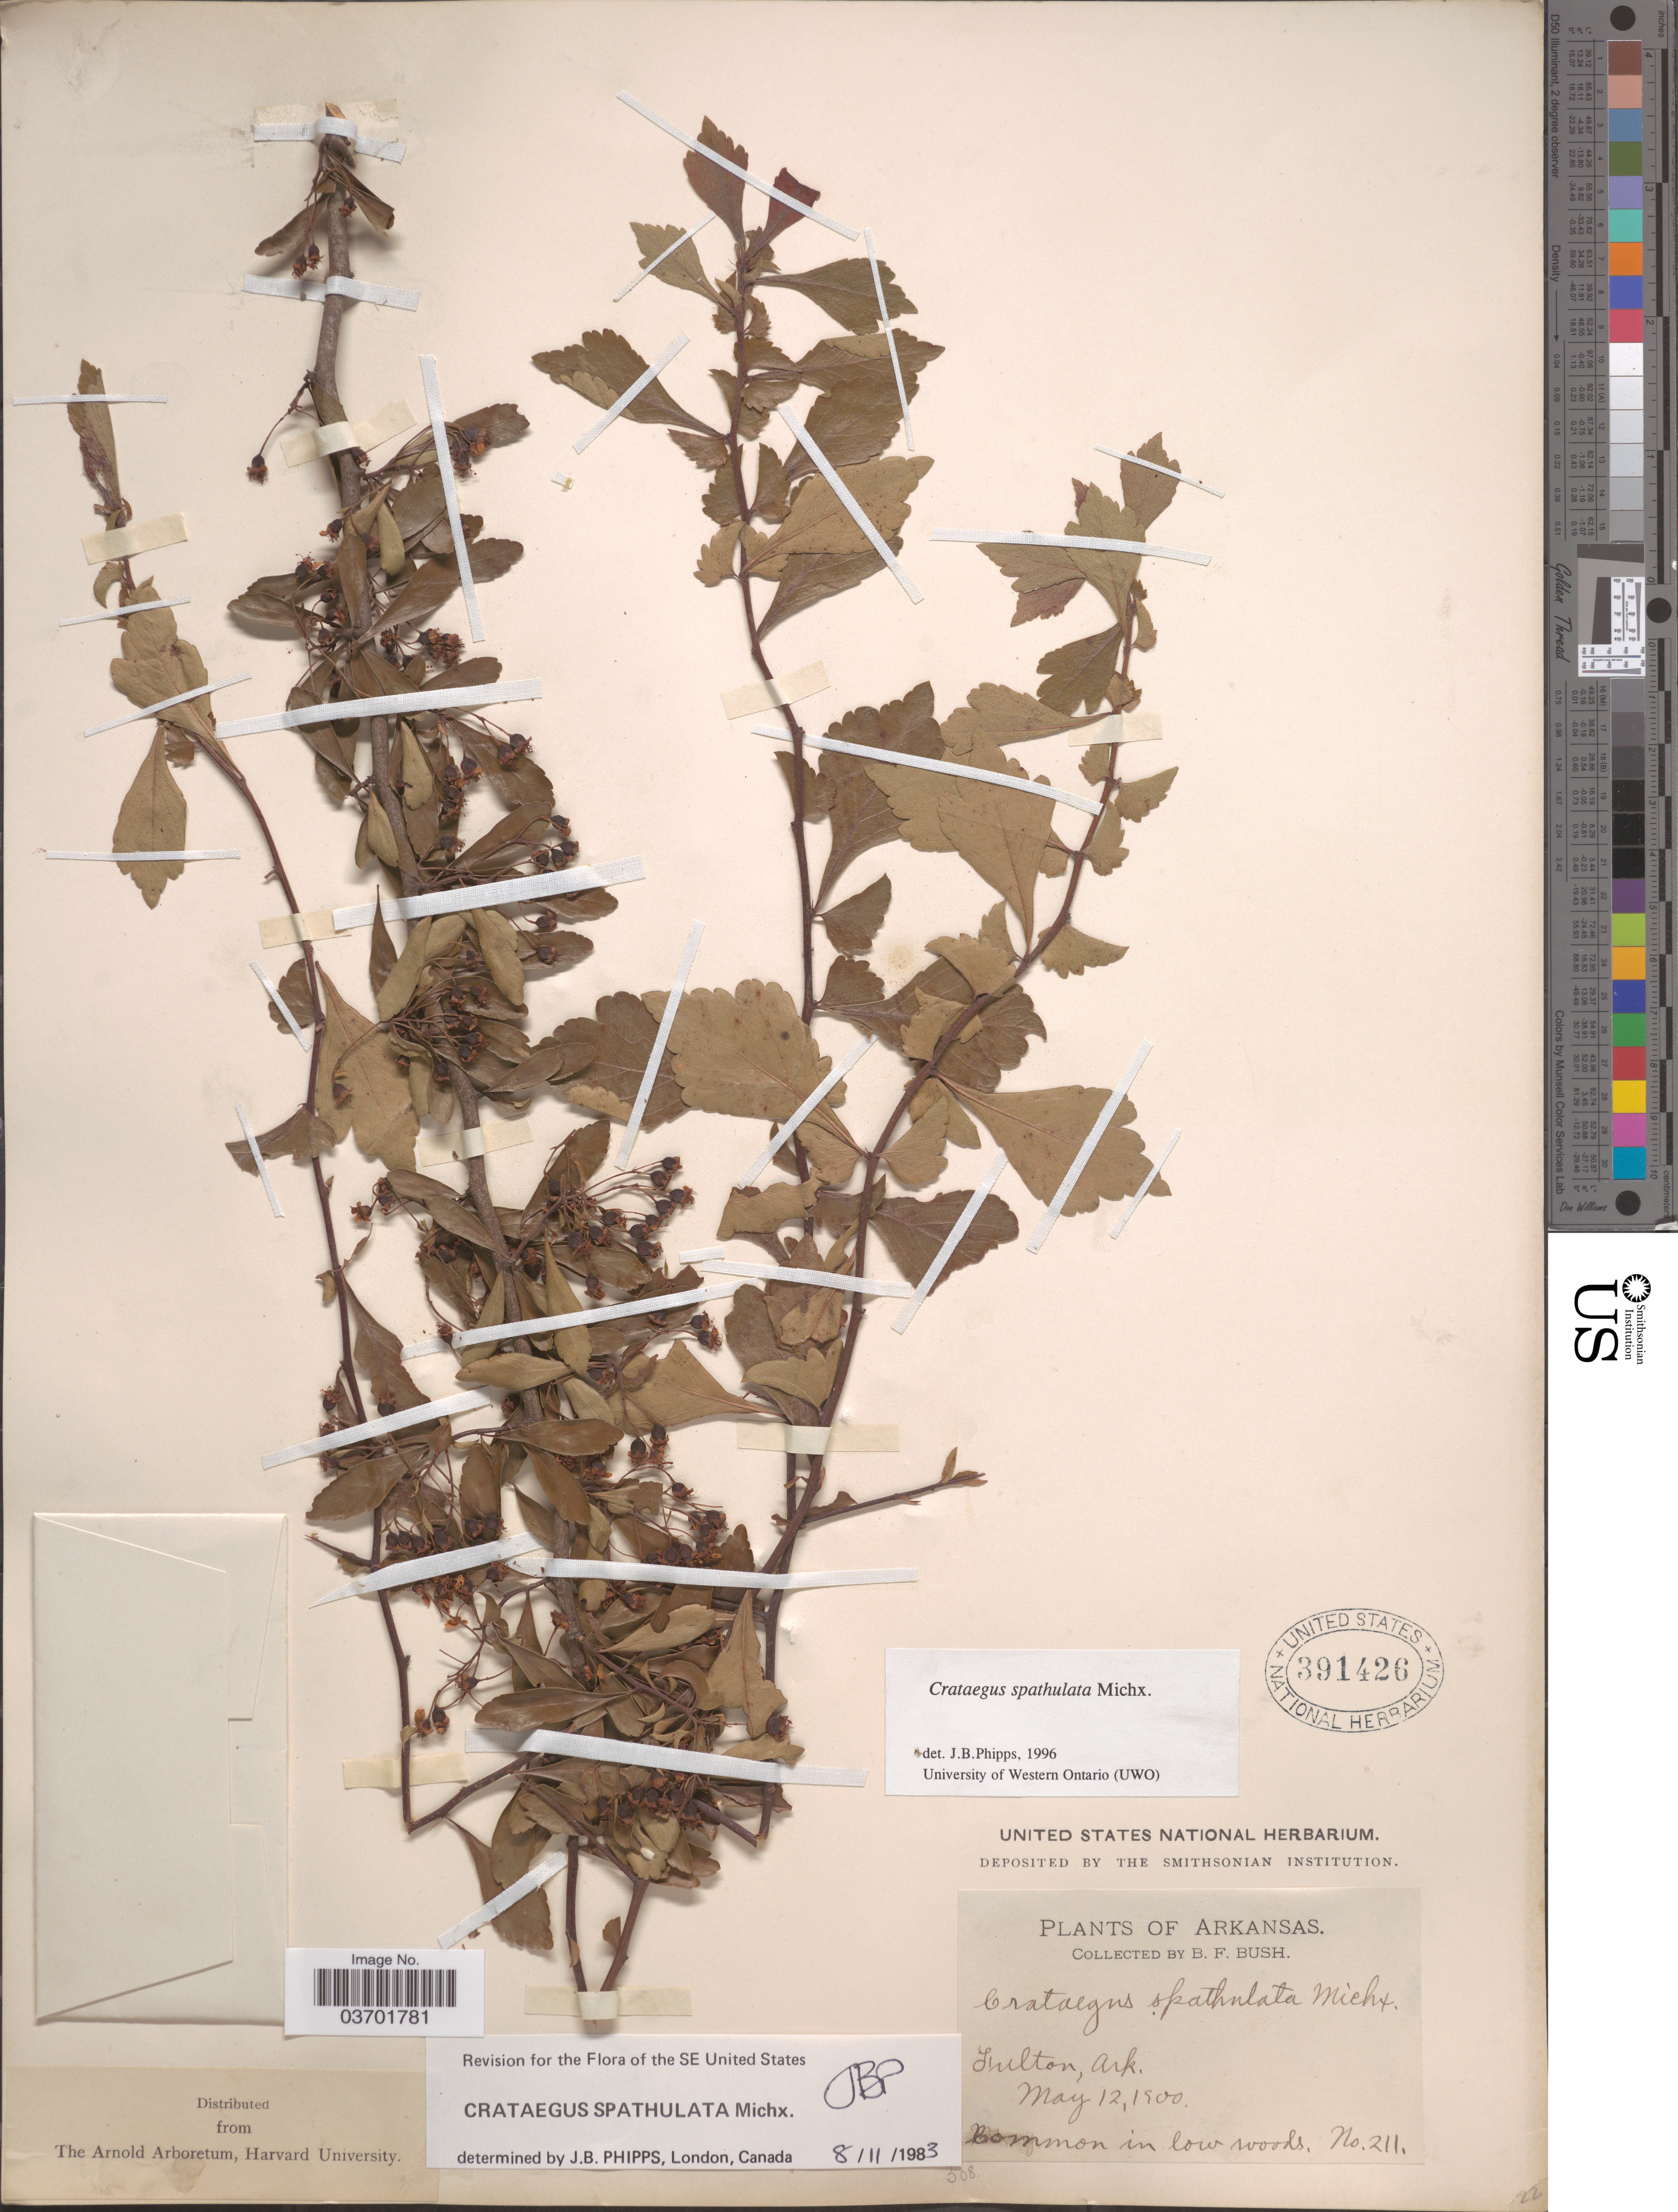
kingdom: Plantae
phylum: Tracheophyta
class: Magnoliopsida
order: Rosales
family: Rosaceae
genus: Crataegus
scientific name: Crataegus spathulata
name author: Michx.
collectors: B. F. Bush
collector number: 211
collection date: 1900-05-12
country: United States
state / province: Arkansas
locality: Fulton.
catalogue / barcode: US 391426